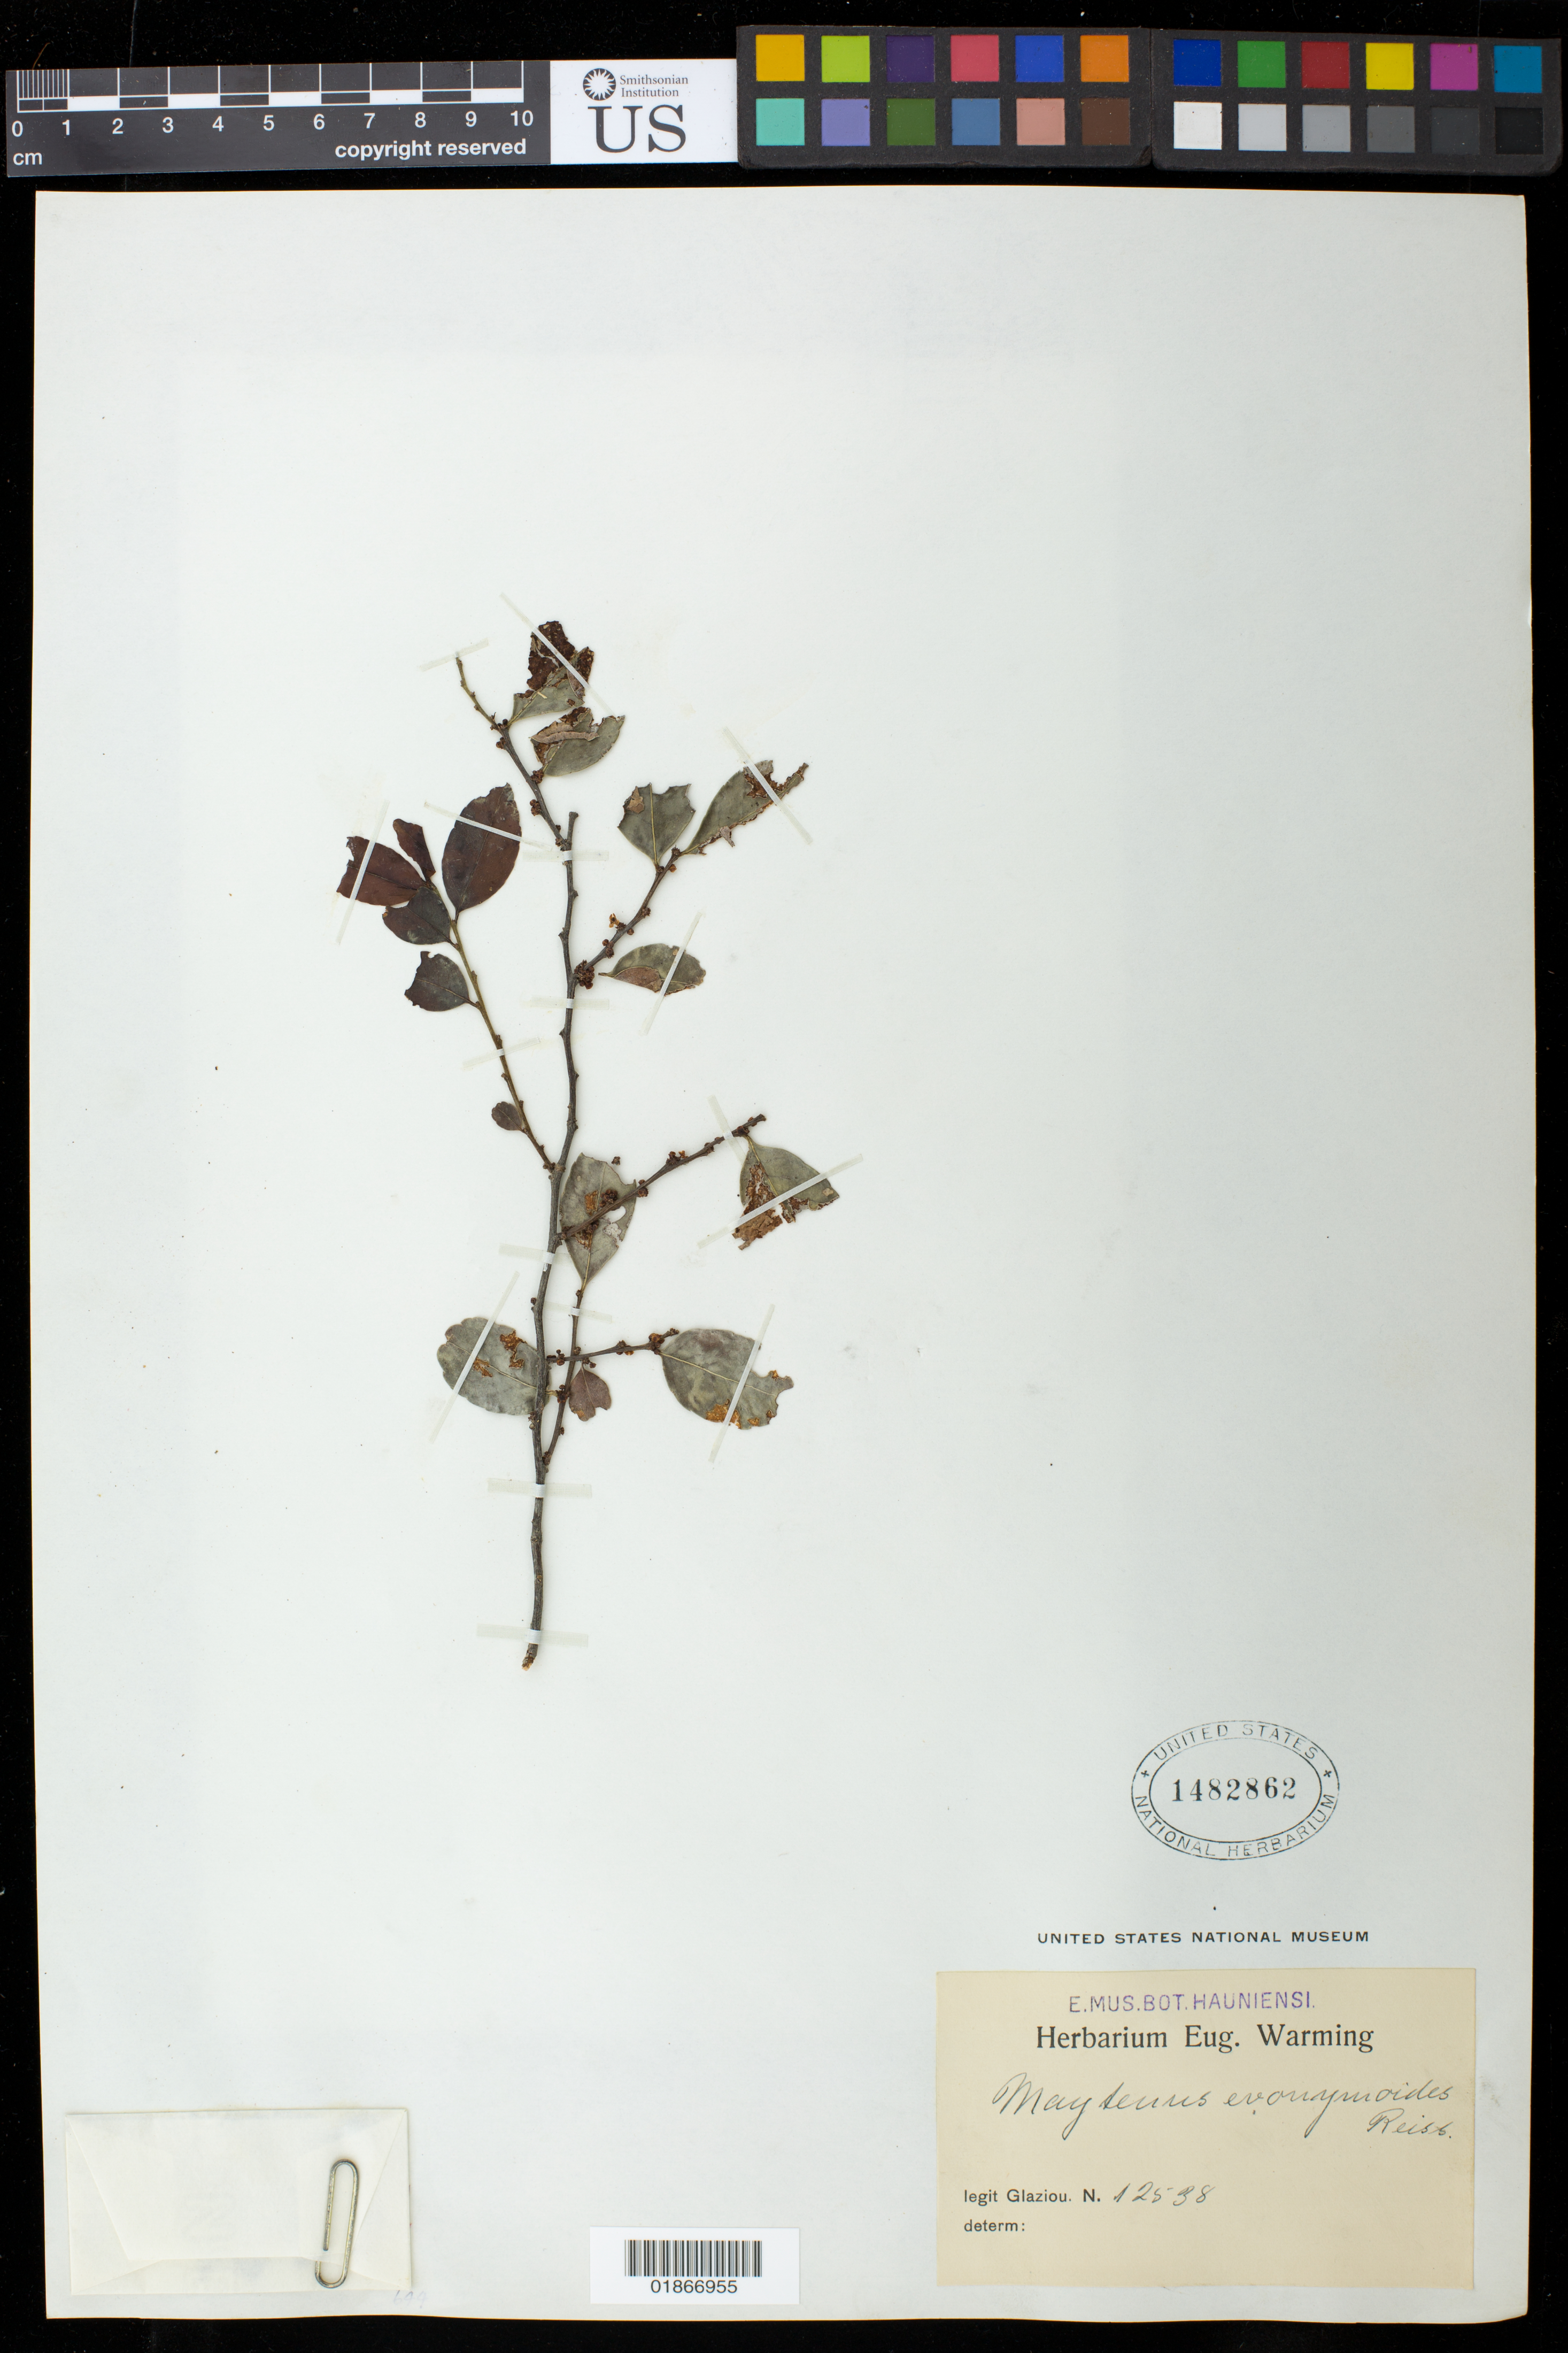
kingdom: Plantae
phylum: Tracheophyta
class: Magnoliopsida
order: Celastrales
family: Celastraceae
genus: Maytenus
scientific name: Maytenus evonymoides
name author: Reissek in Mart.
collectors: A. F. M. Glaziou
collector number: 12538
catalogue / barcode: US 1482862